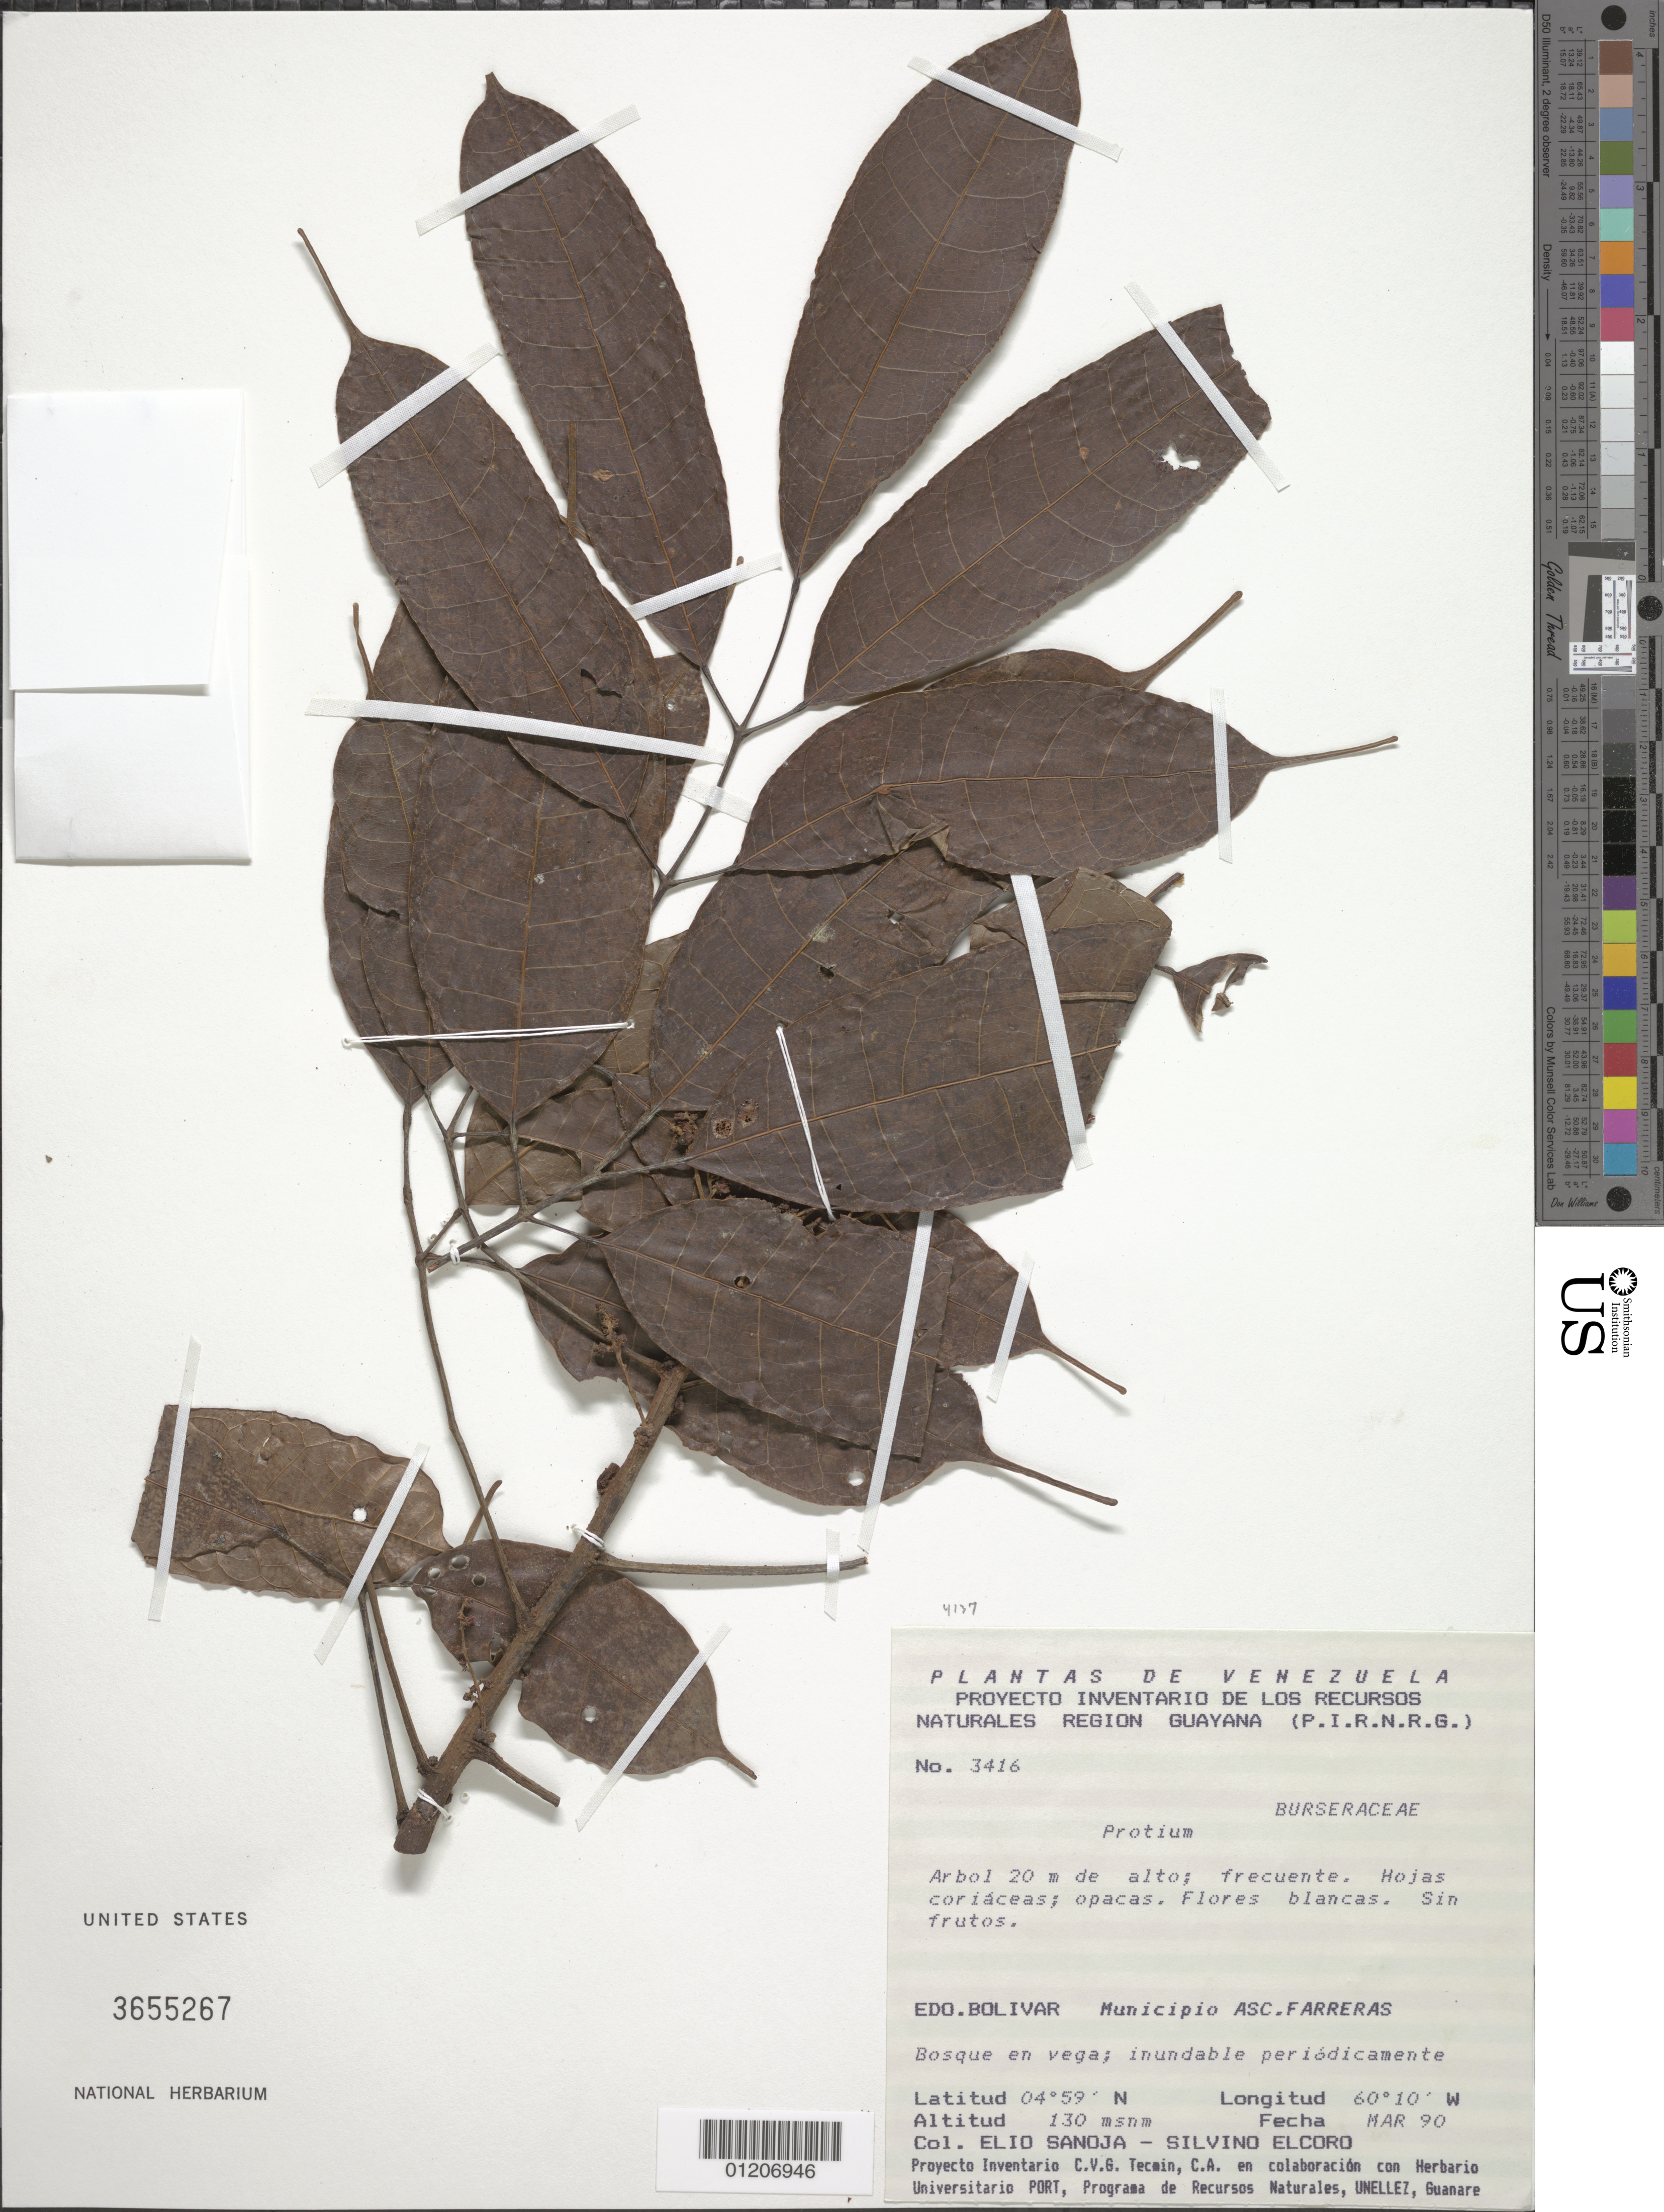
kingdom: Plantae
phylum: Tracheophyta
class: Magnoliopsida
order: Sapindales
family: Burseraceae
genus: Protium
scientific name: Protium sagotianum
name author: Marchand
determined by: Daly, D.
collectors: E. Sanoja & S. Elcoro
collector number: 3416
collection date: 1990-03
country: Venezuela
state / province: Bolívar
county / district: Sucre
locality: Ascención Farreras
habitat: Bosque en vega; inundalbe periodicamente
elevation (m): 130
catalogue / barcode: US 3655267